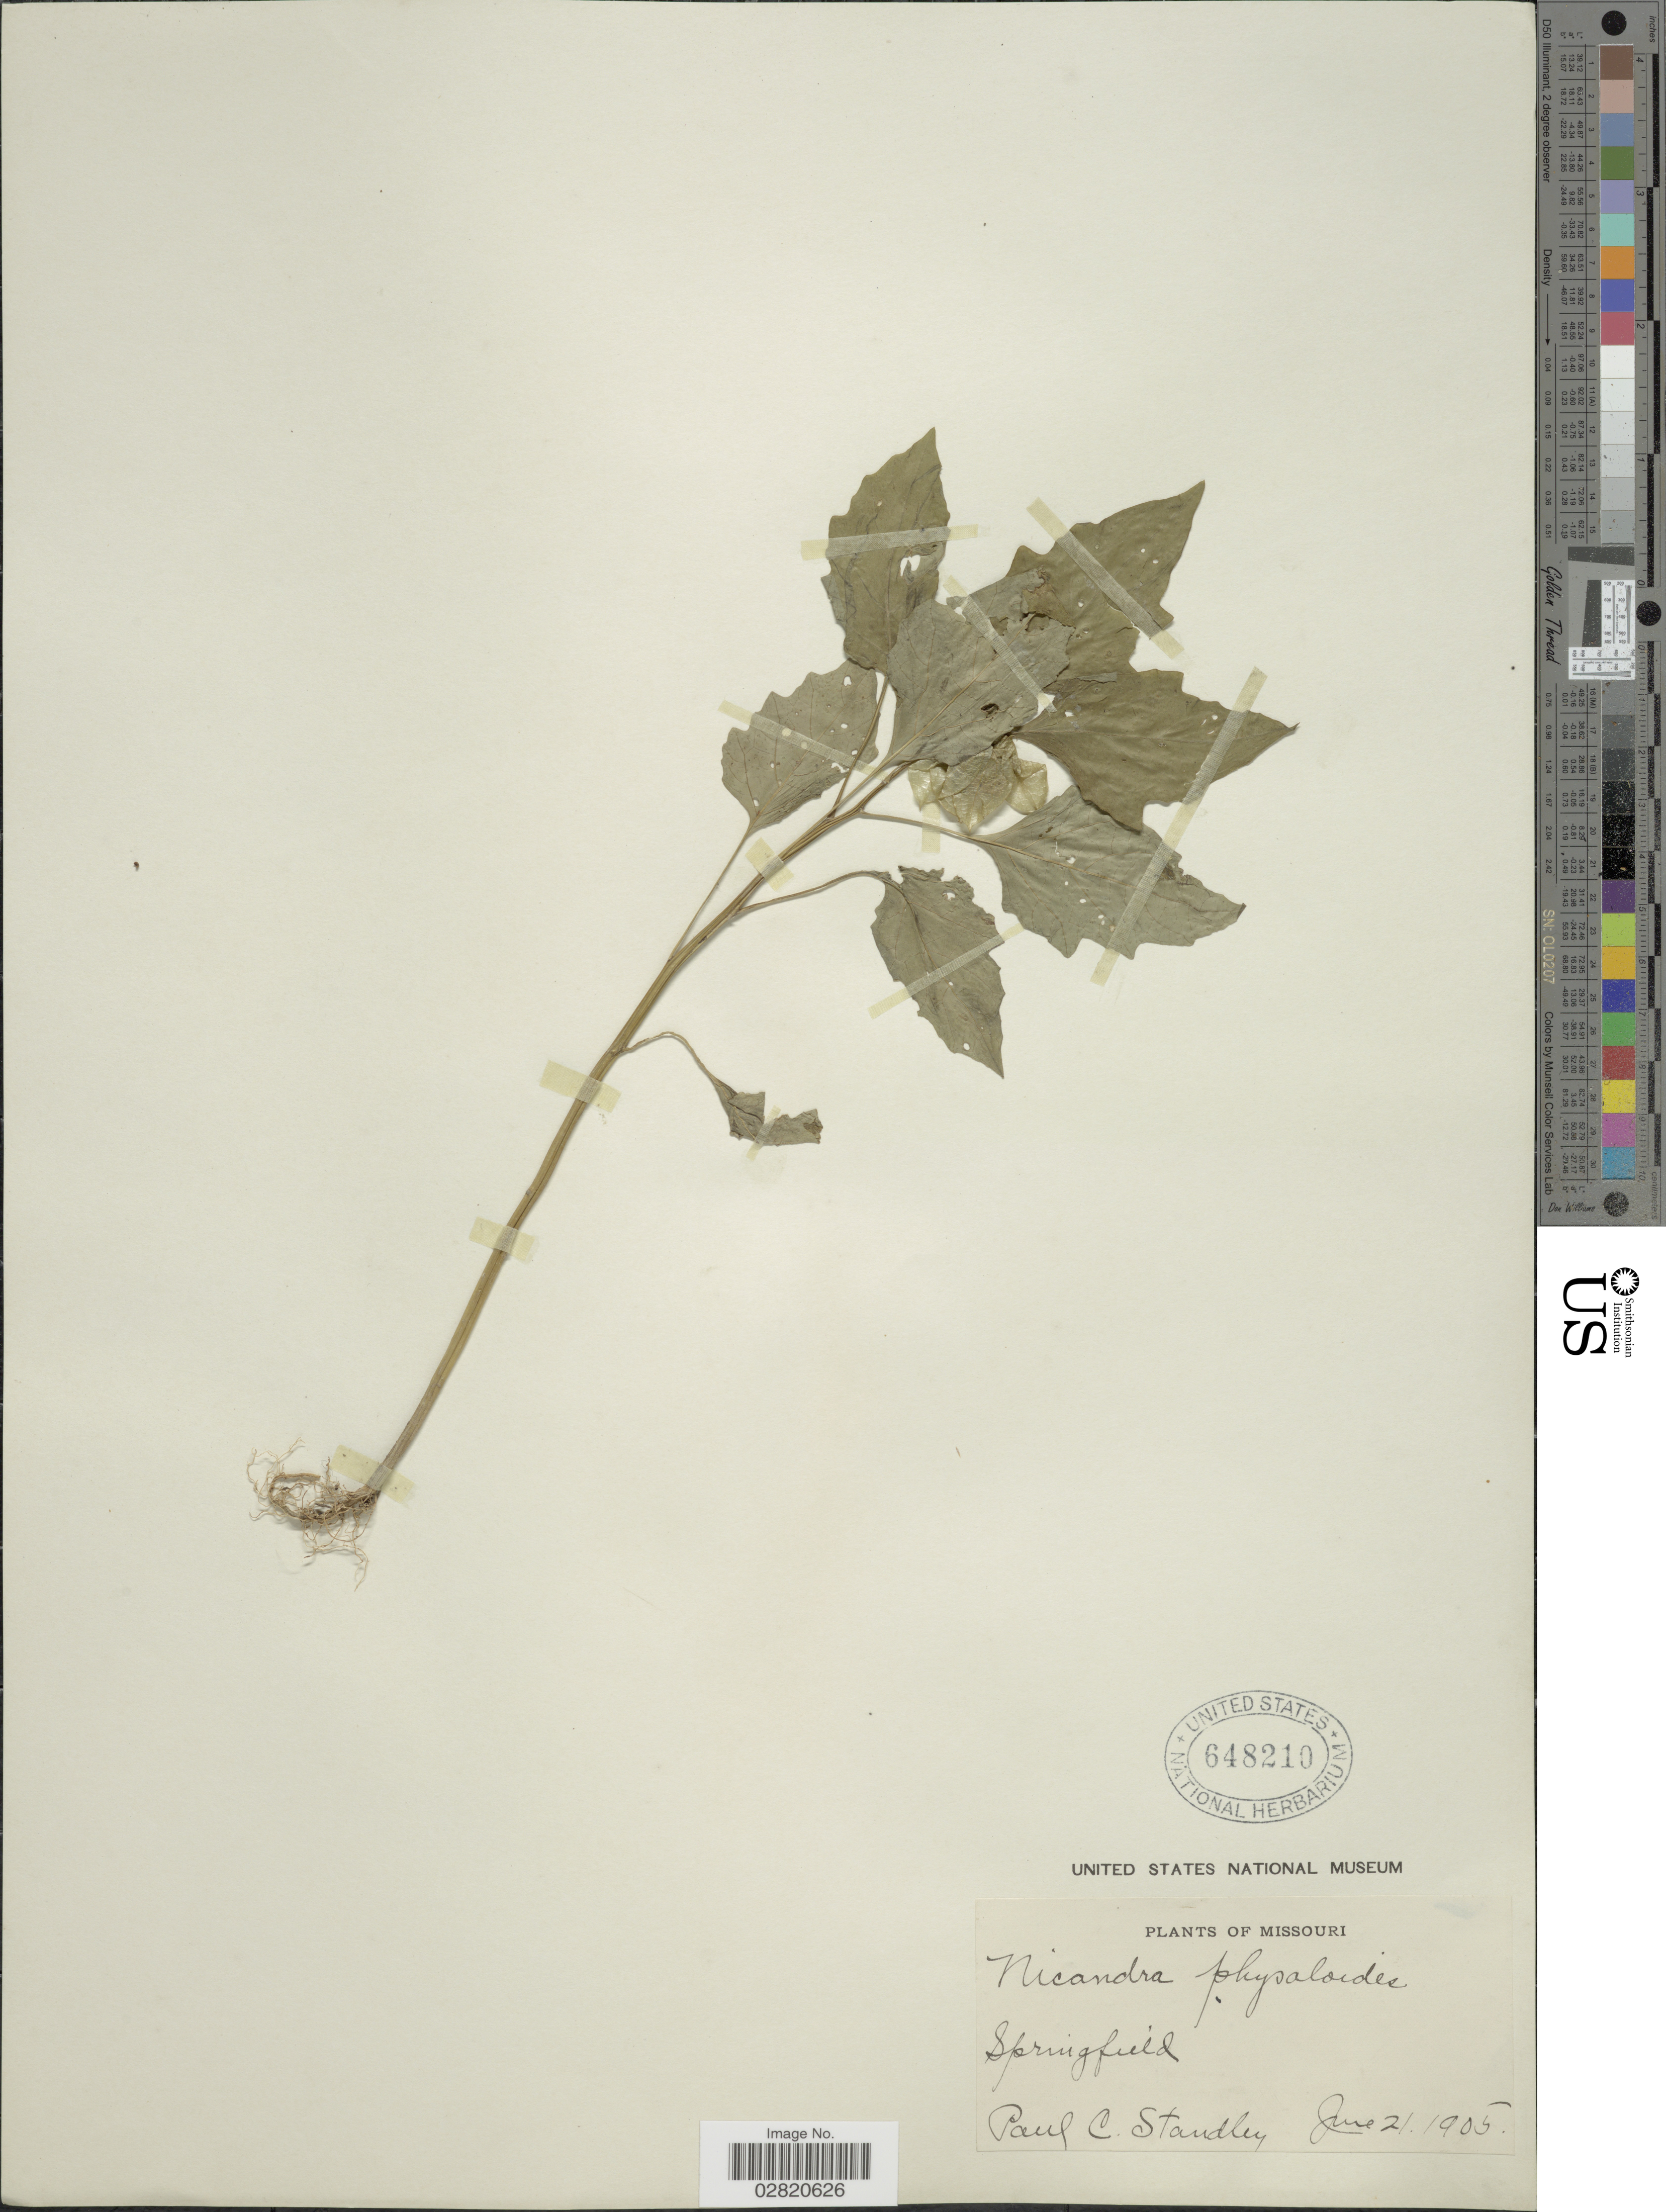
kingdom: Plantae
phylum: Tracheophyta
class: Magnoliopsida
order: Solanales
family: Solanaceae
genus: Nicandra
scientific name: Nicandra physalodes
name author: (L.) Gaertn.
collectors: P. C. Standley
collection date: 1905-06-21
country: United States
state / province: Missouri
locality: Springfield.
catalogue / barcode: US 648210